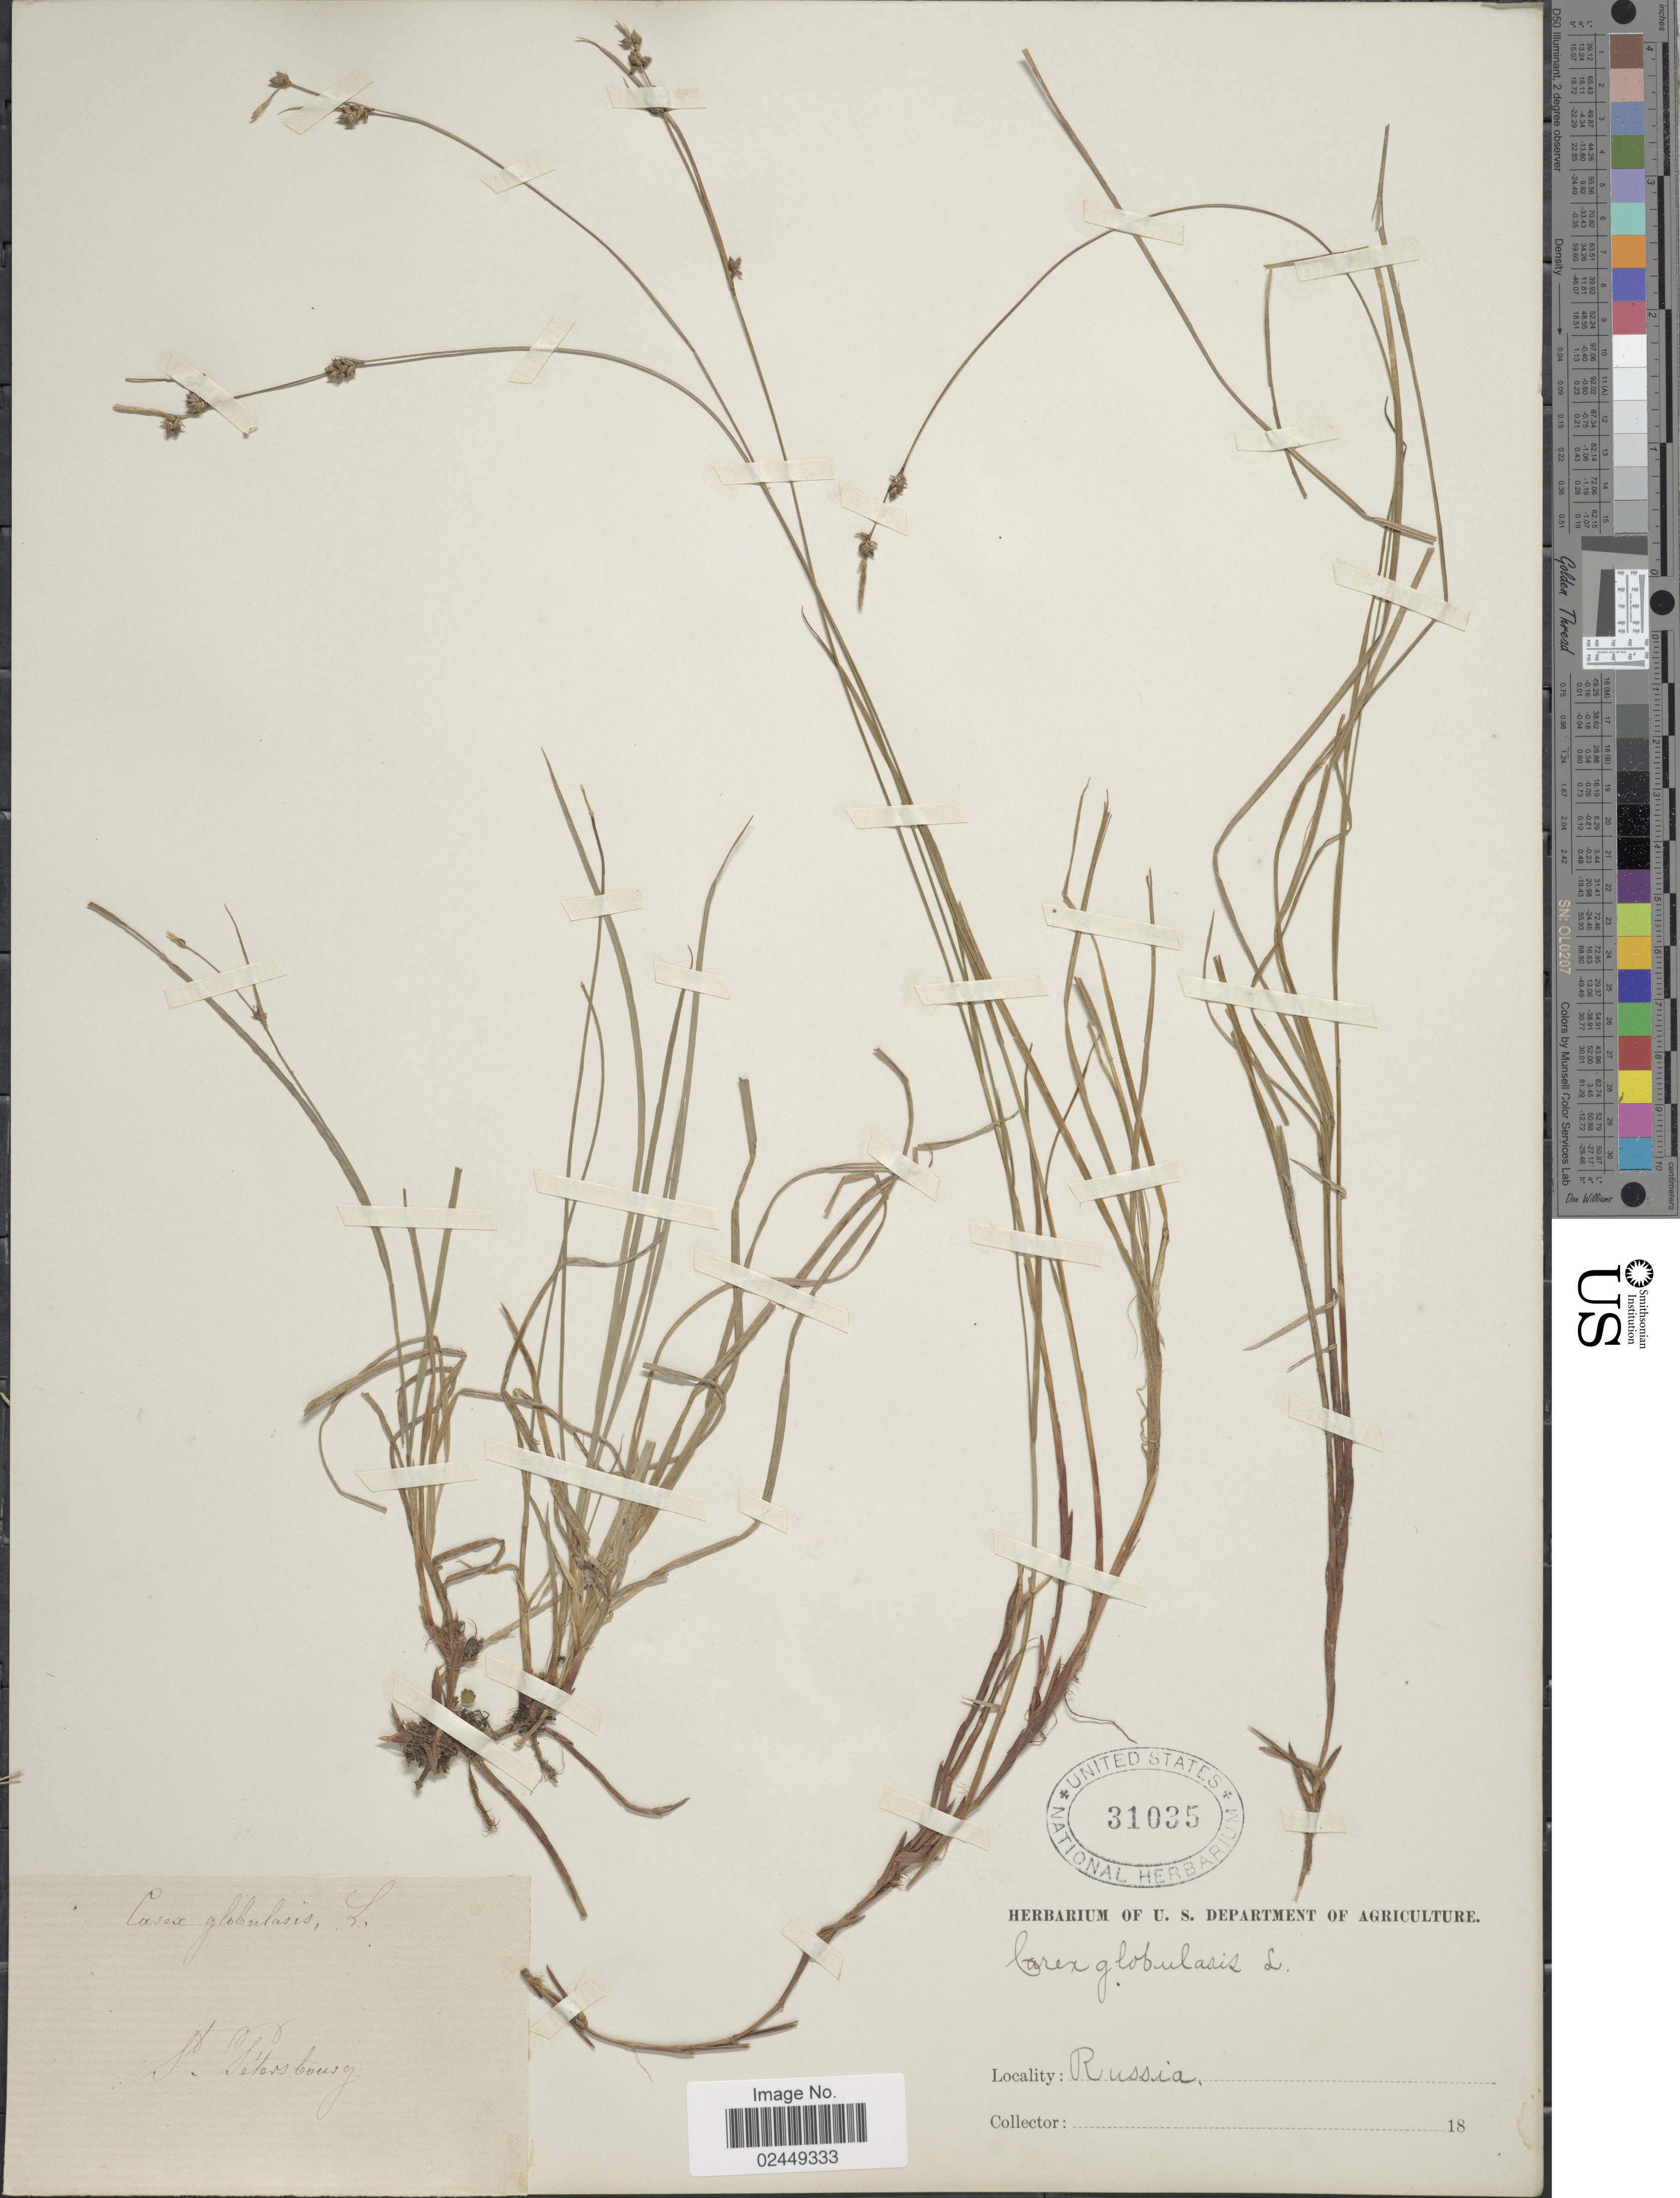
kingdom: Plantae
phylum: Tracheophyta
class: Liliopsida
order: Poales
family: Cyperaceae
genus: Carex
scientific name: Carex globularis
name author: L.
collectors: ex herb. U. S. Department of Agriculture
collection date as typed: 18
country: Russian Federation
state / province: St. Petersburg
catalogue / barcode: US 31035